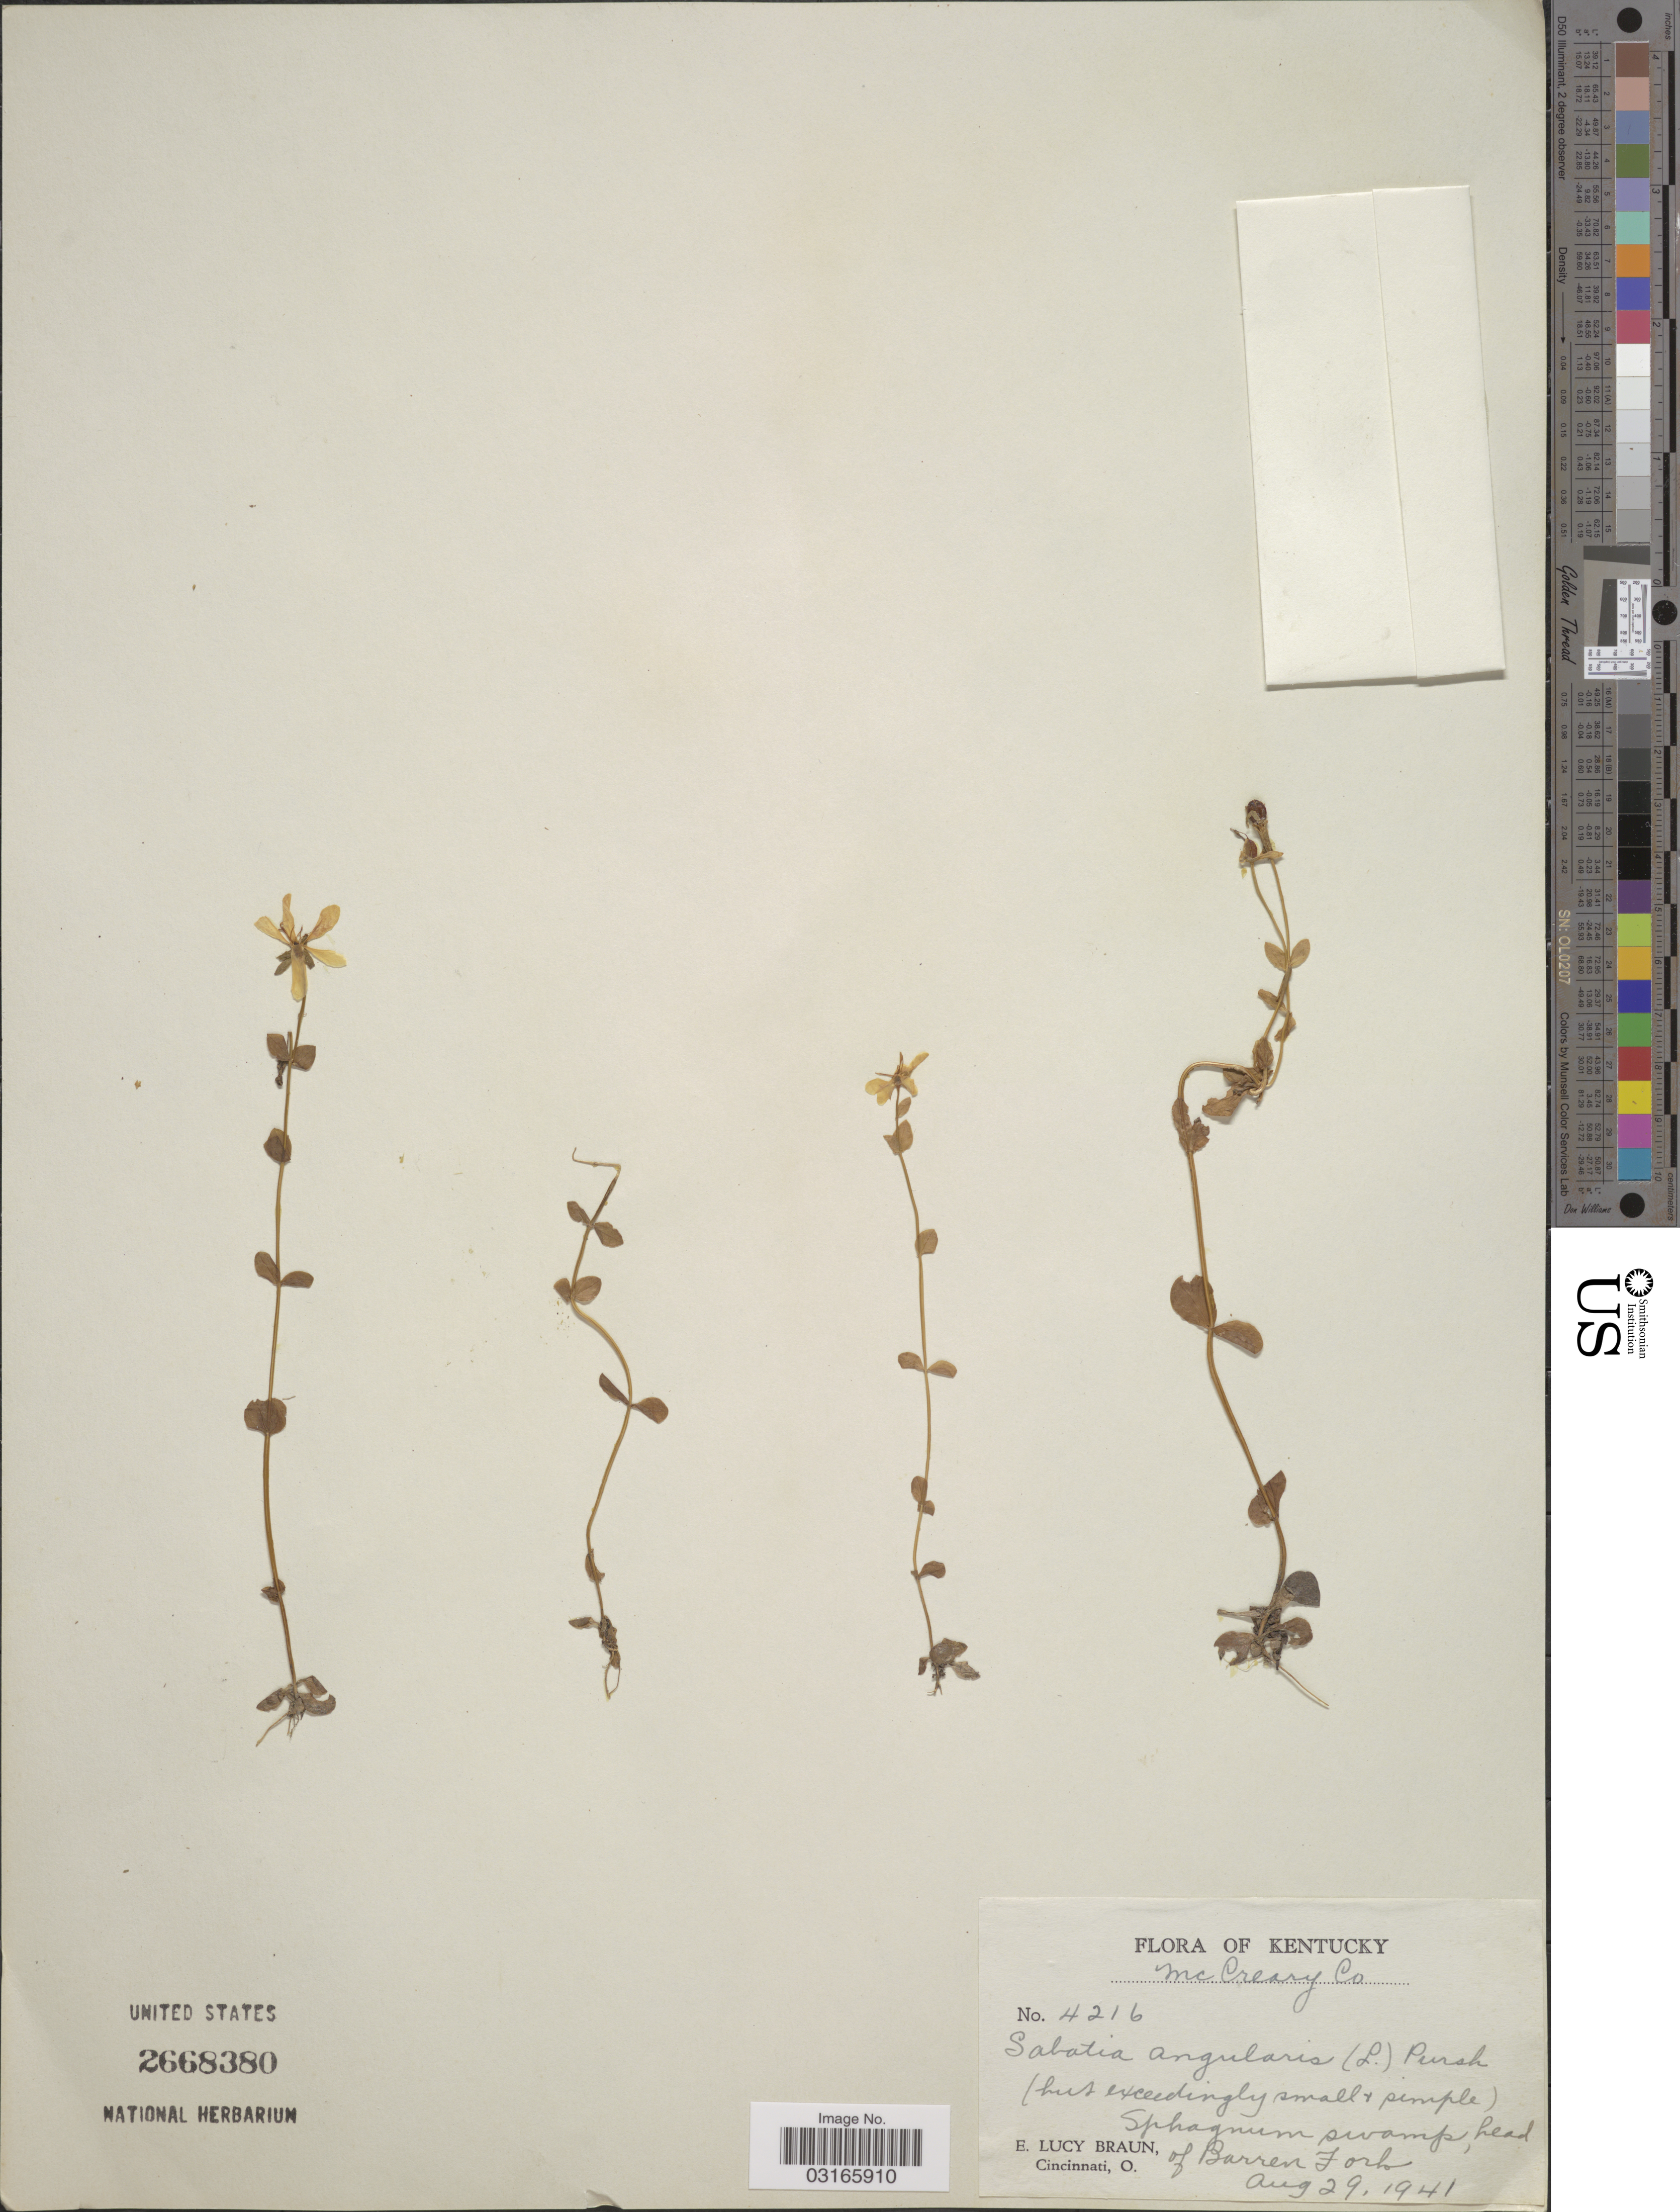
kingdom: Plantae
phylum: Tracheophyta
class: Magnoliopsida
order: Gentianales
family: Gentianaceae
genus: Sabatia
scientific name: Sabatia angularis (L.) Pursh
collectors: E. Braun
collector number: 4216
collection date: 1941-08-29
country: United States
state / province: Kentucky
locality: McCreary Co, Sphagnum swamp, head of Barren Fork.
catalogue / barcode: US 2668380